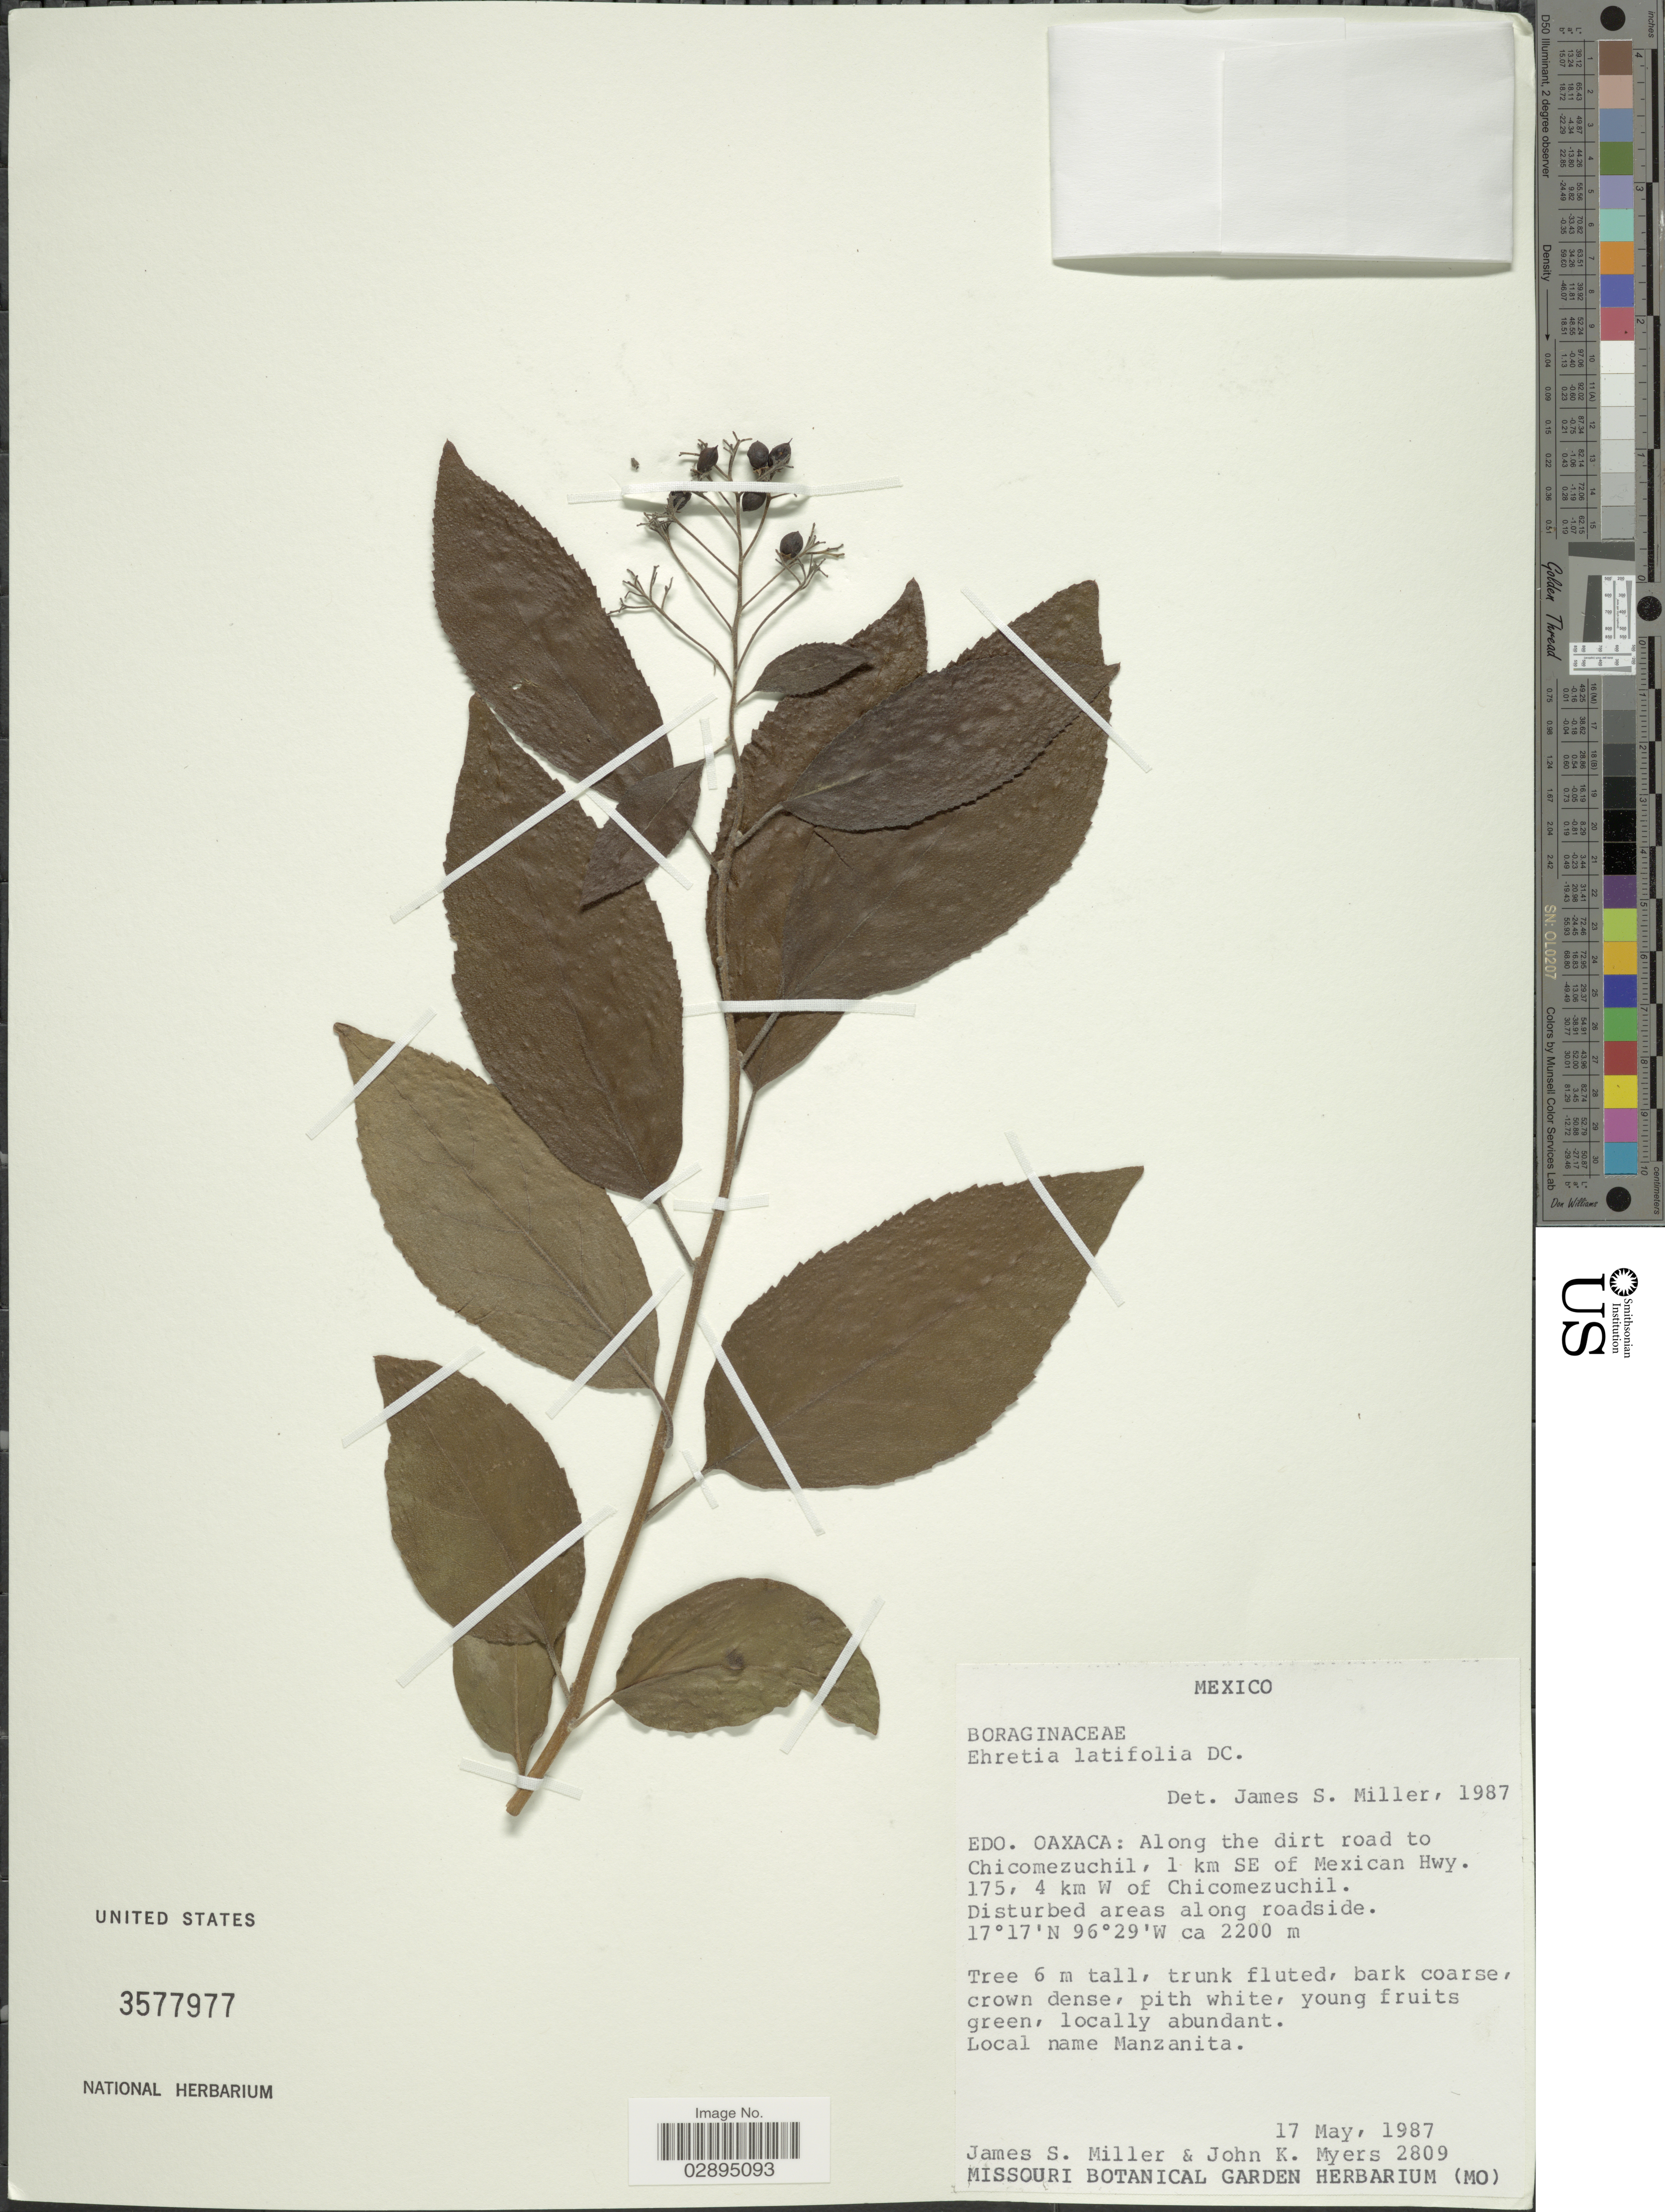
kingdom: Plantae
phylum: Tracheophyta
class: Magnoliopsida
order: Boraginales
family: Ehretiaceae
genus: Ehretia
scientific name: Ehretia latifolia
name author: DC.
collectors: J. S. Miller & J. Myers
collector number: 2809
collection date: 1987-05-17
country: Mexico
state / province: Oaxaca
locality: Edo. Oaxaca: Along the dirt road to Chicomezuchil, 1 km SE of Mexican Hwy. 175, 4 km W of Chicomezuchil.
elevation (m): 2200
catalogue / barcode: US 3577977